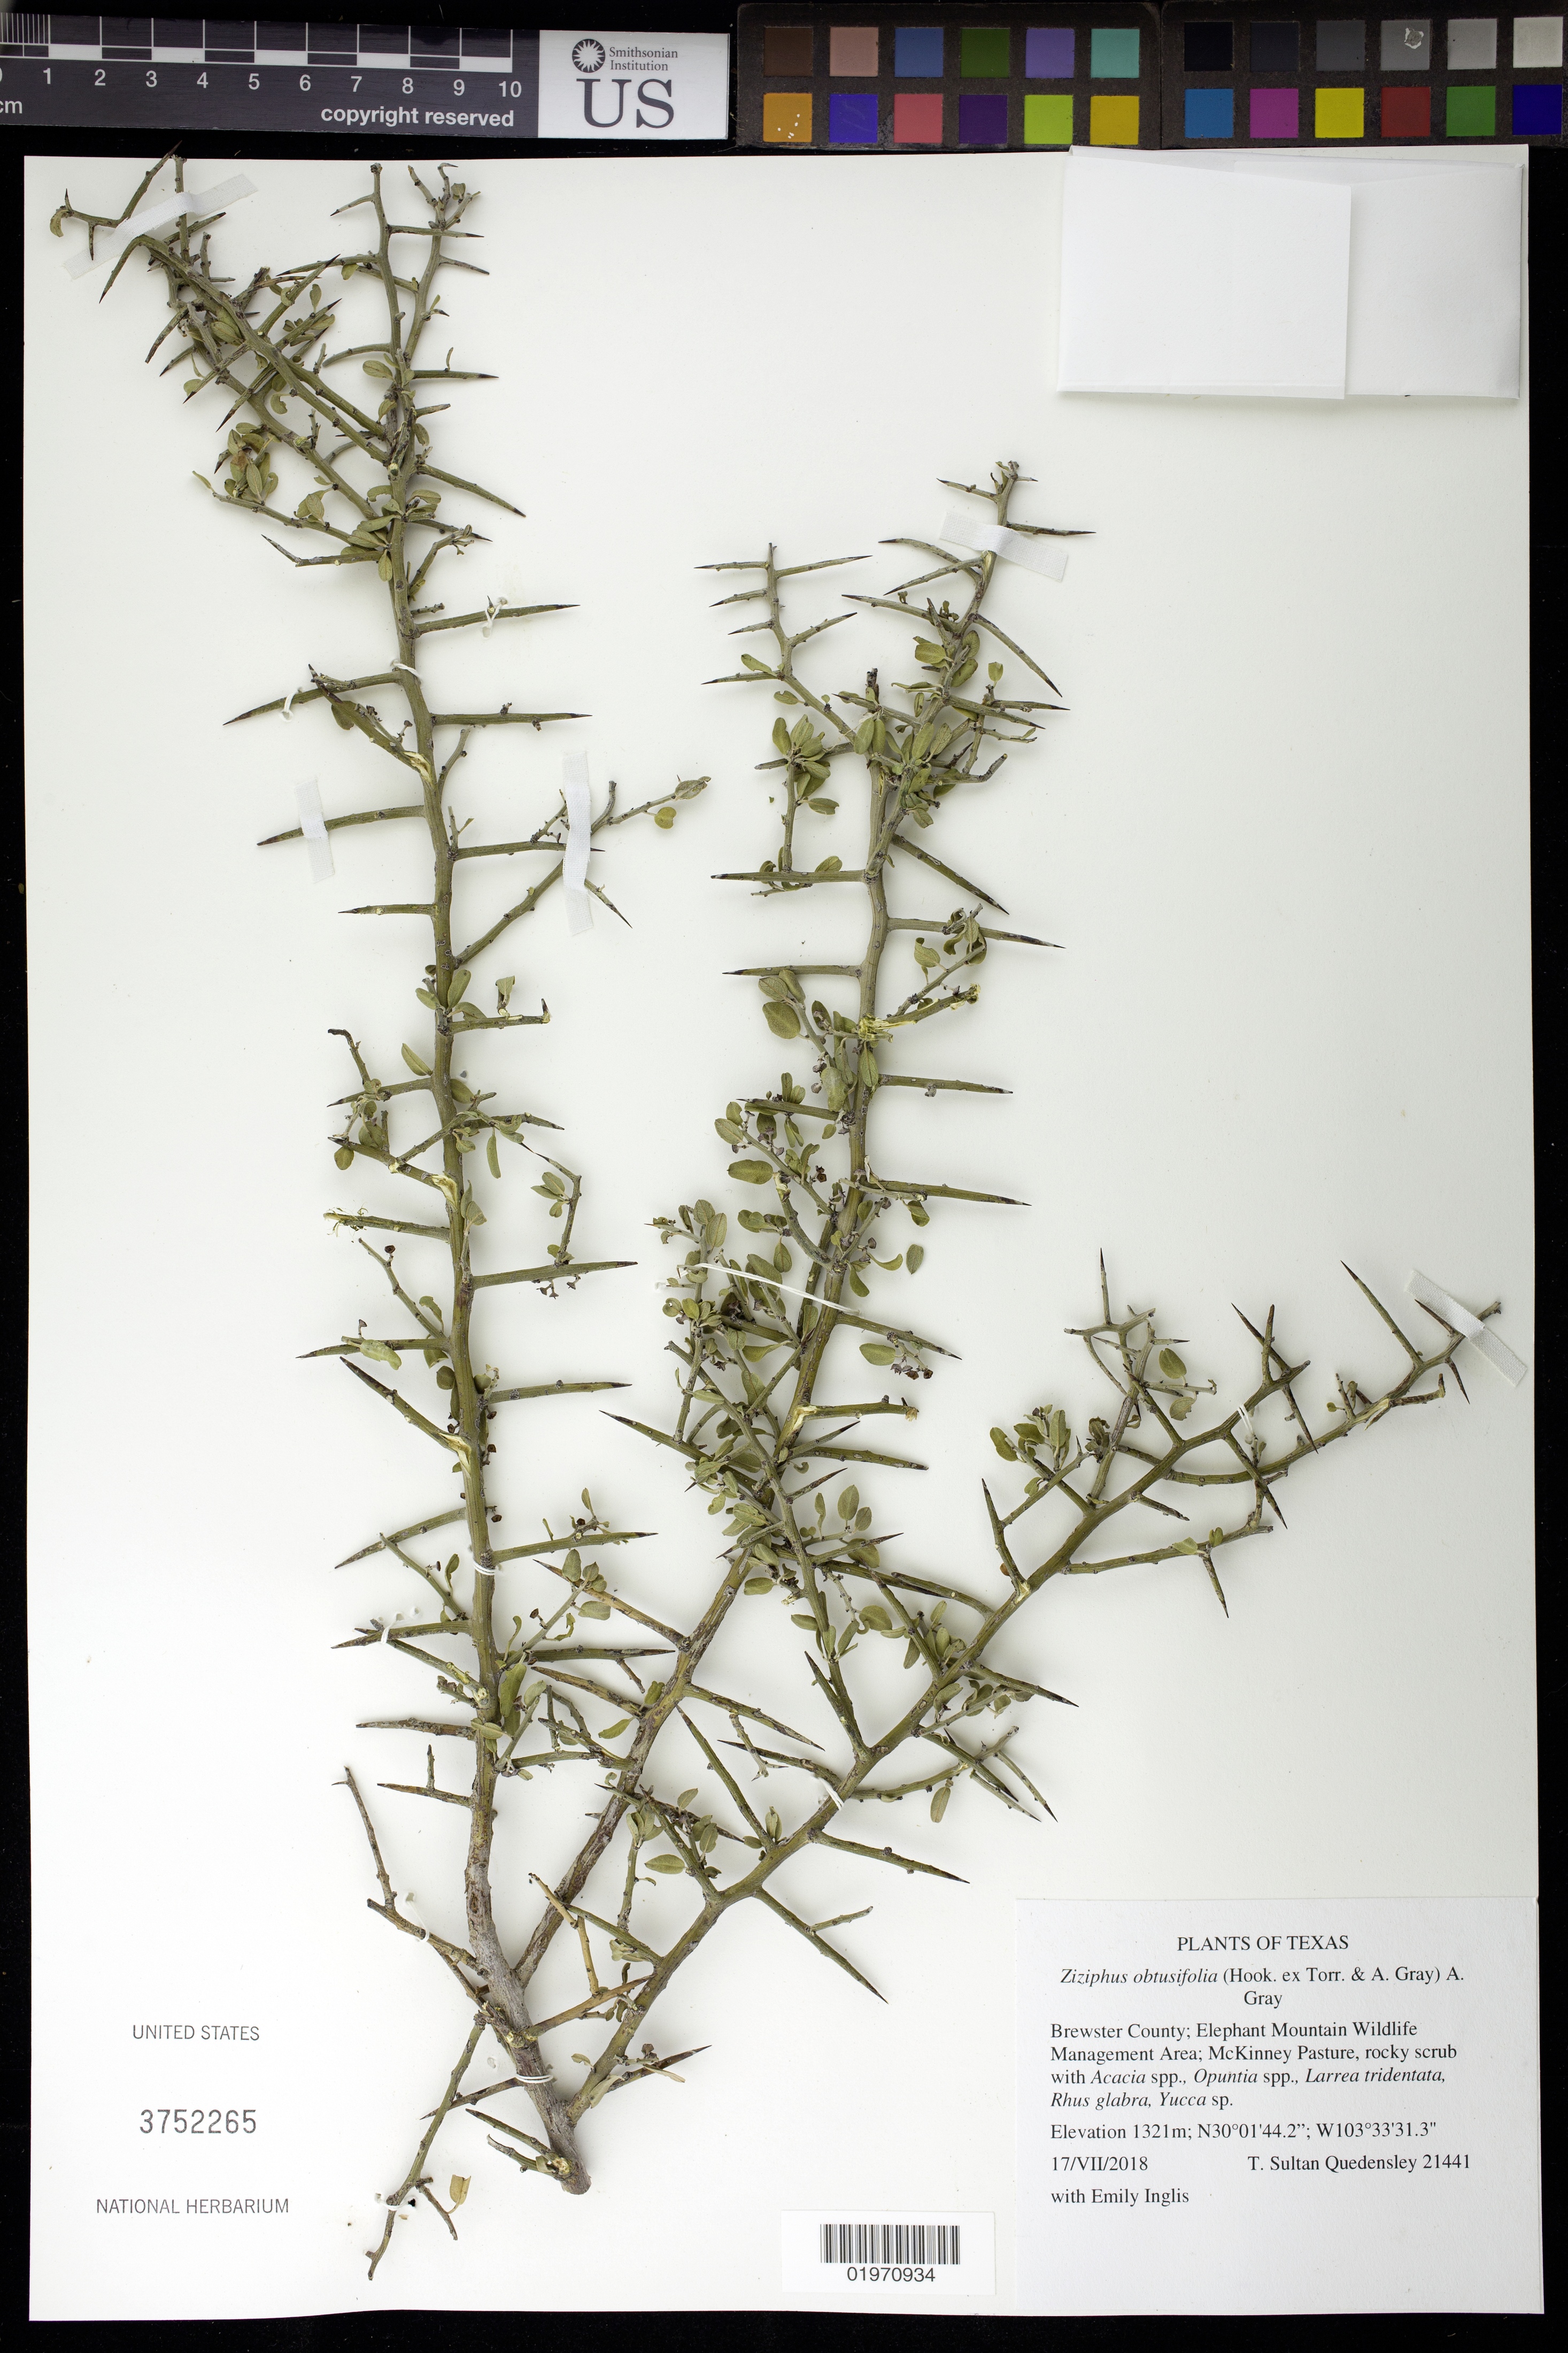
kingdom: Plantae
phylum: Tracheophyta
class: Magnoliopsida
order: Rosales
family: Rhamnaceae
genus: Sarcomphalus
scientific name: Sarcomphalus obtusifolius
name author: (Hook. ex Torr. & A. Gray) Hauenschild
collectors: T. S. Quedensley & E. Inglis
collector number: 21441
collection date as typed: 17 Jul 2018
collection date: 2018-07-17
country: United States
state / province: Texas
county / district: Brewster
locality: Elephant Mountain Wildlife Management Area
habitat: Acacia spp., Opuntia spp., Larrea tridentata, Rhus glabra, Yucca sp.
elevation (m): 1321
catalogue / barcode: US 3752265